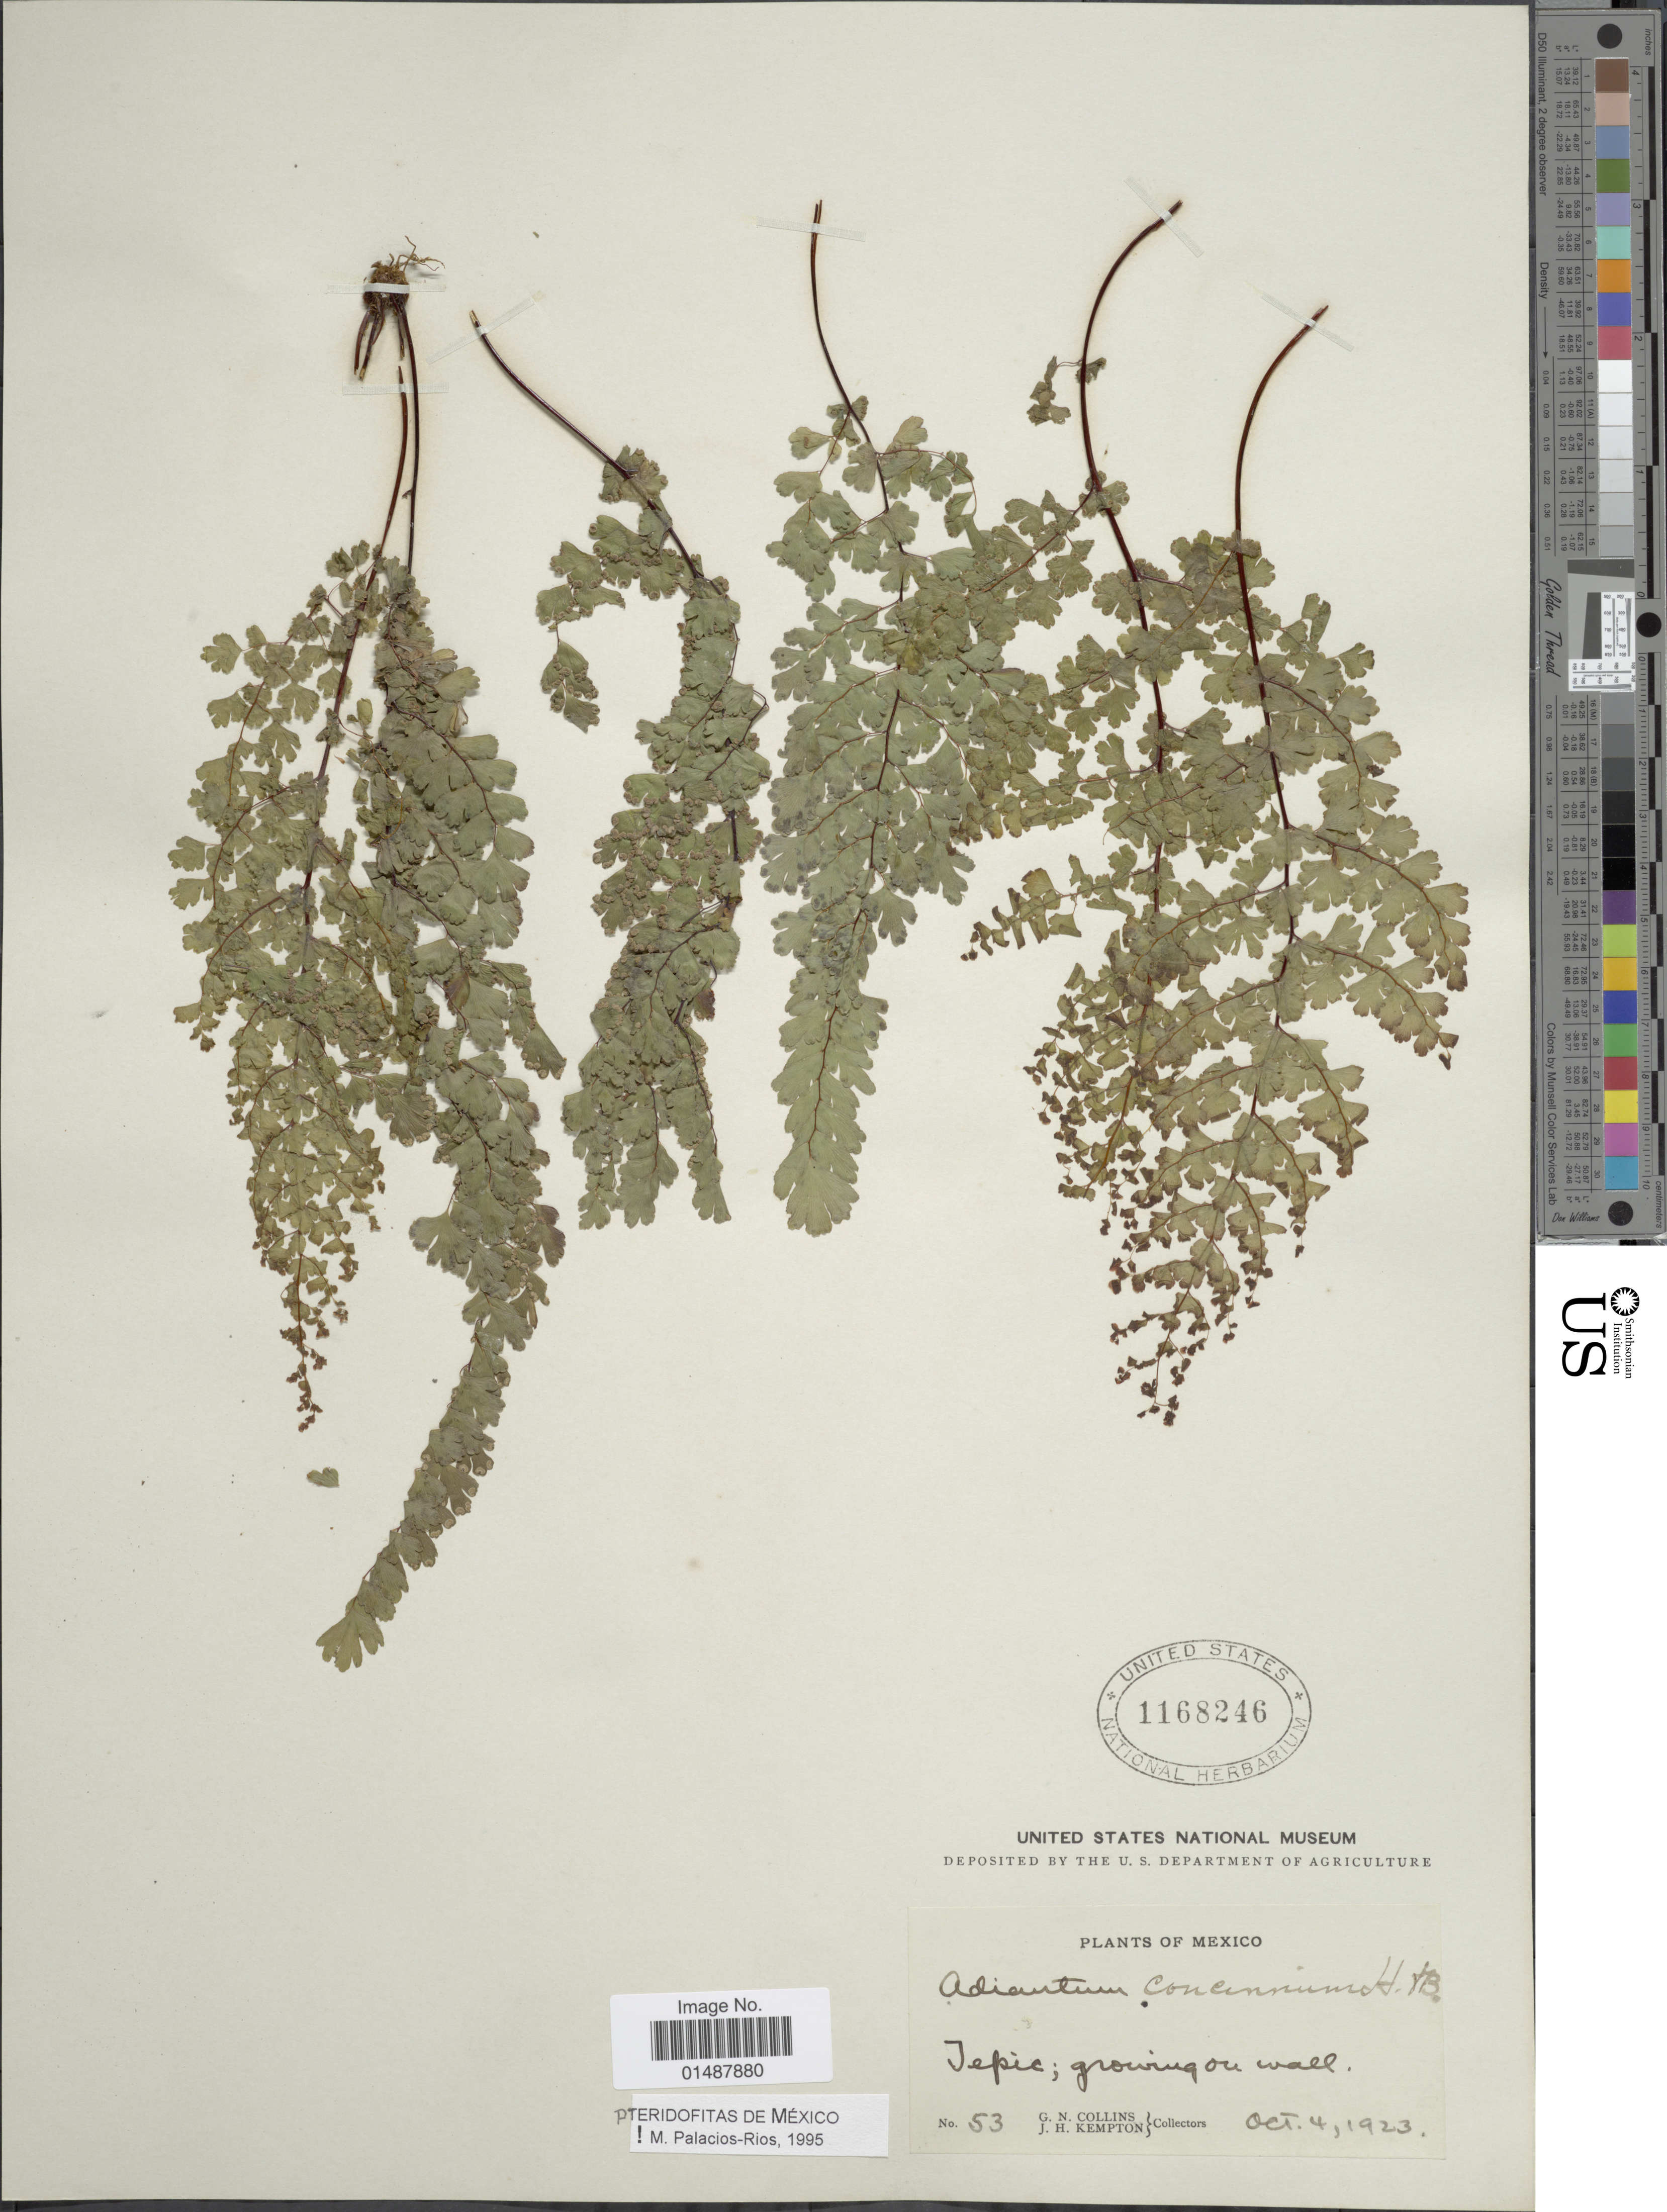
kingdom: Plantae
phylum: Tracheophyta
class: Polypodiopsida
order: Polypodiales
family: Pteridaceae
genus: Adiantum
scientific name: Adiantum concinnum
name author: Humb. & Bonpl. ex Willd.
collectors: G. Collins & J. H. Kempton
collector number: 53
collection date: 1923-10-04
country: Mexico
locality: Tepic: growing on wall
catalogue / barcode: US 1168246